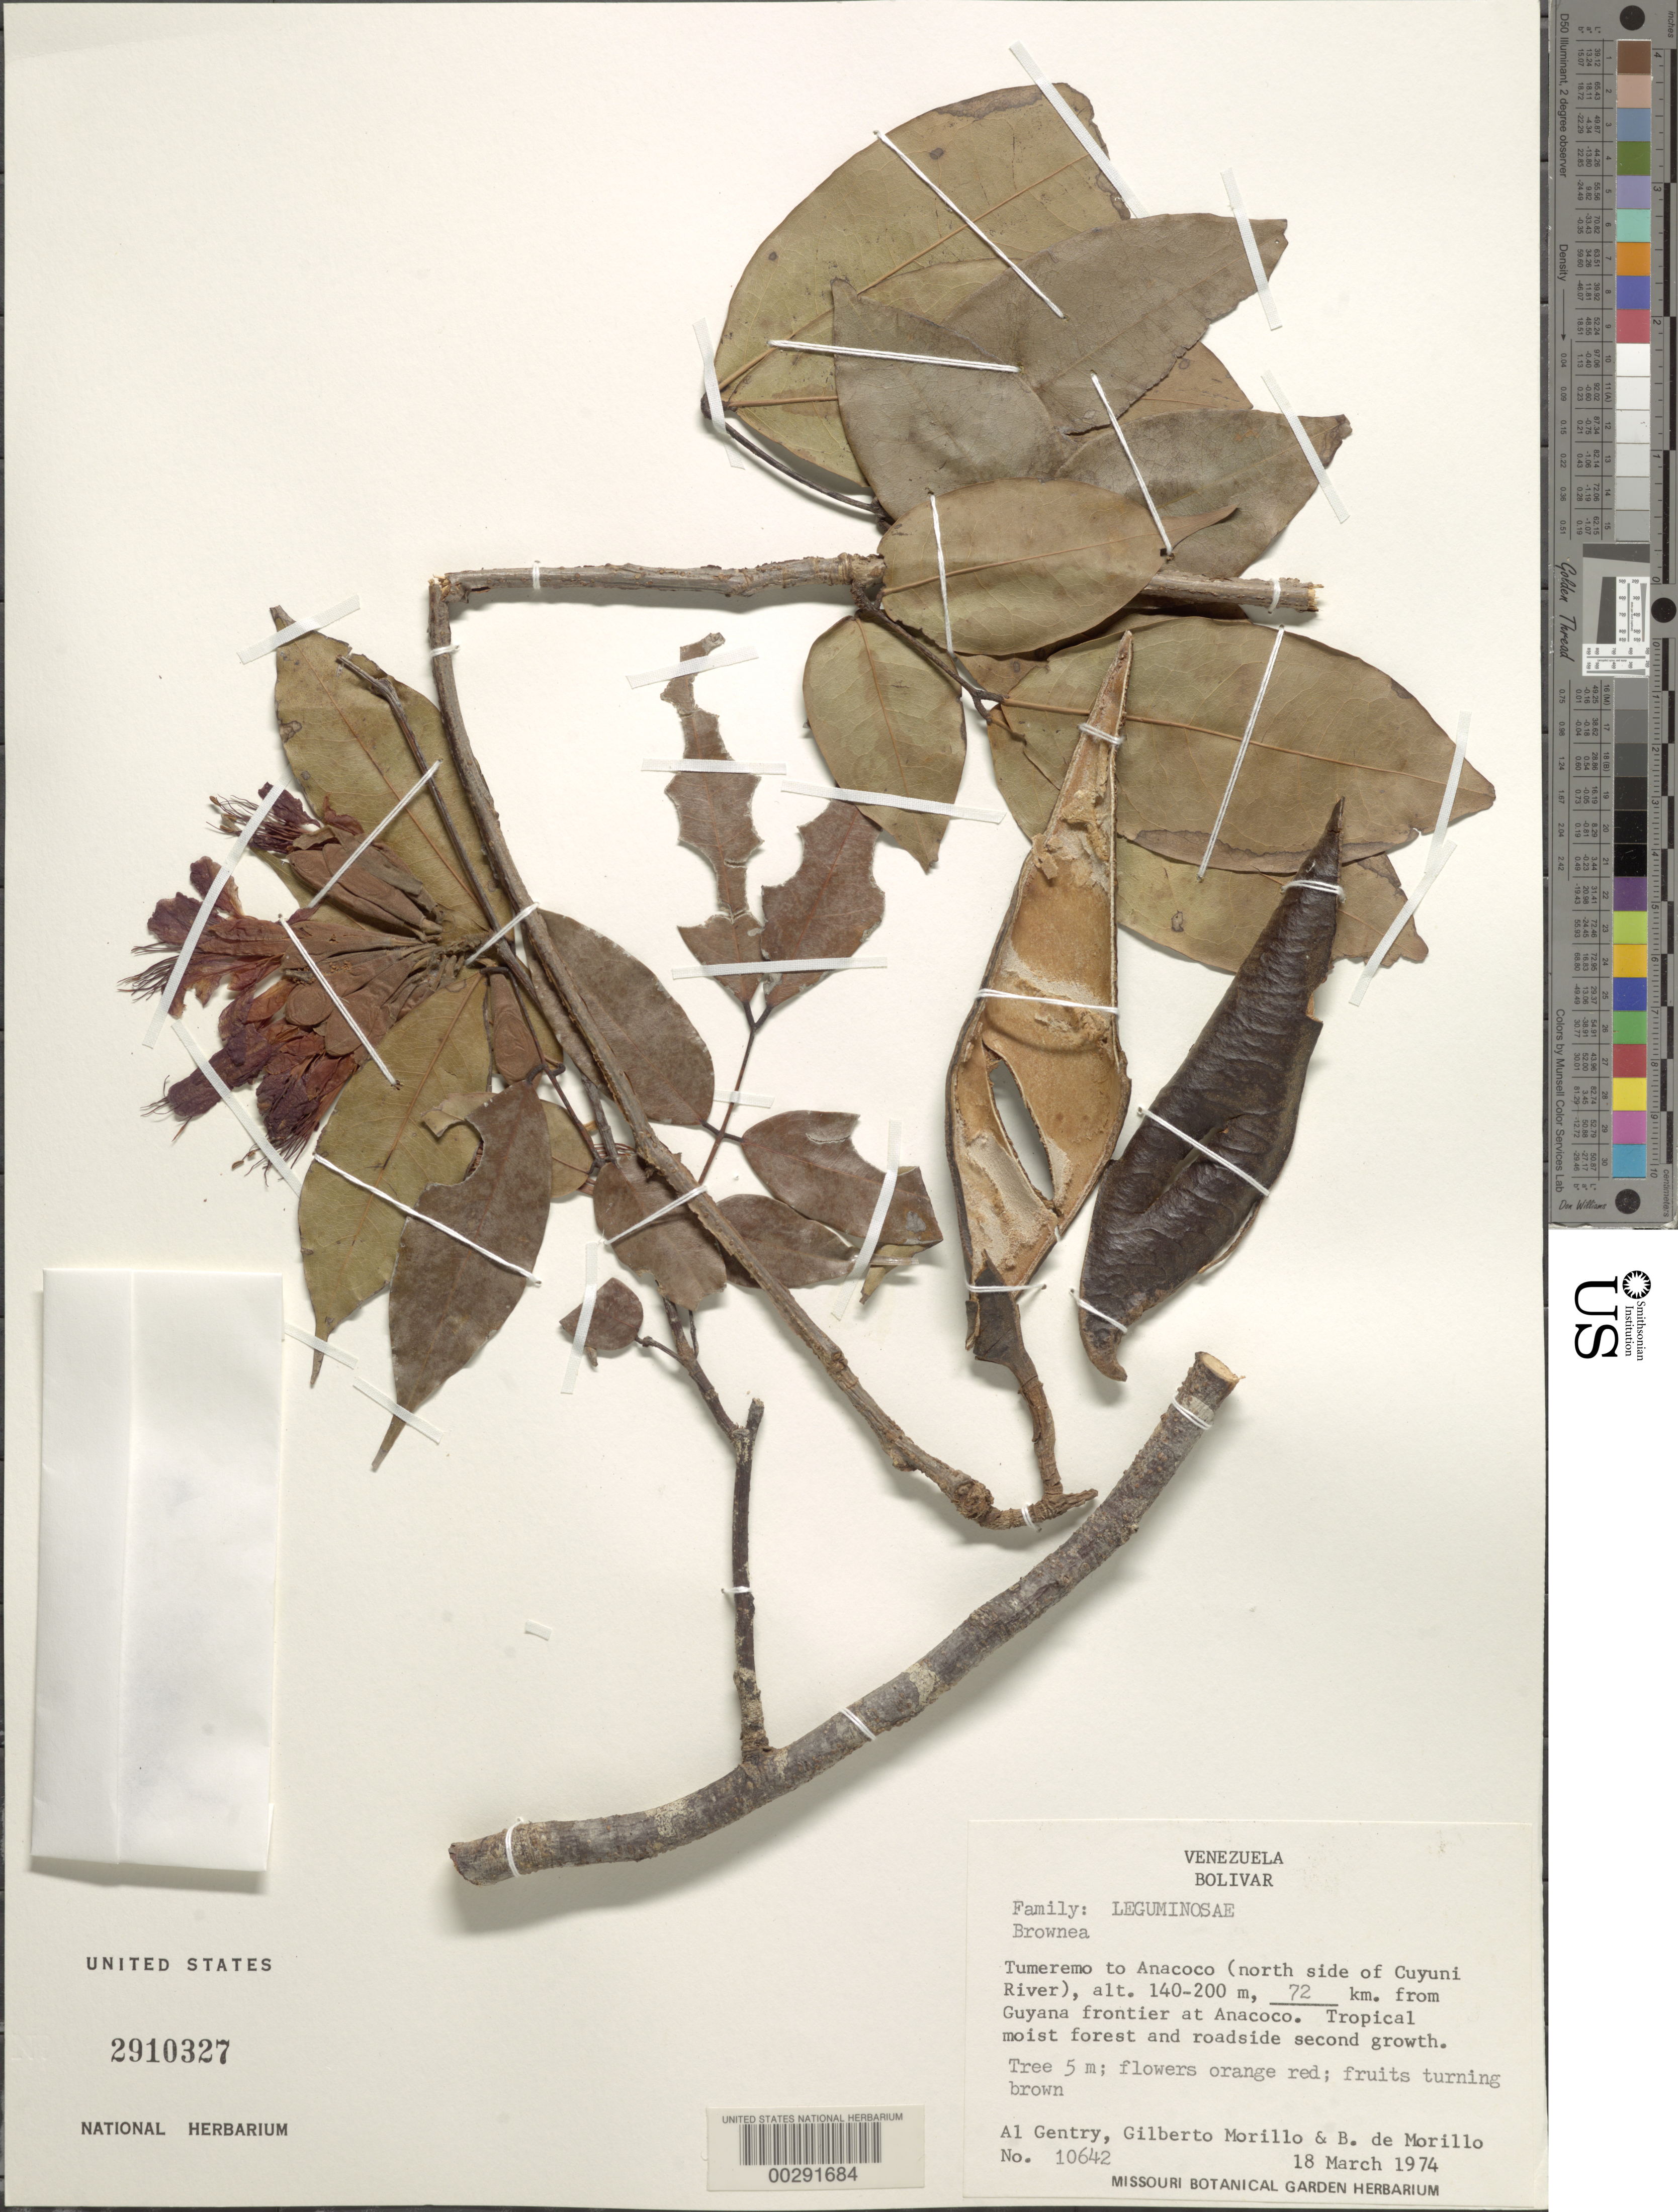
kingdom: Plantae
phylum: Tracheophyta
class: Magnoliopsida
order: Fabales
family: Fabaceae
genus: Brownea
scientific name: Brownea sp.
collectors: A. H. Gentry, G. N. Morillo & B. Morillo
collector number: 10642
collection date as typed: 18 Mar 1974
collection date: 1974-03-18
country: Venezuela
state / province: Bolivar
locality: Tumeremo to anacoco (n side of cuyuni river), 72 km from guyana forest frontier at anacoco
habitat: Tropical moist forest and roadside second growth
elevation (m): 140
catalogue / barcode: US 2910327